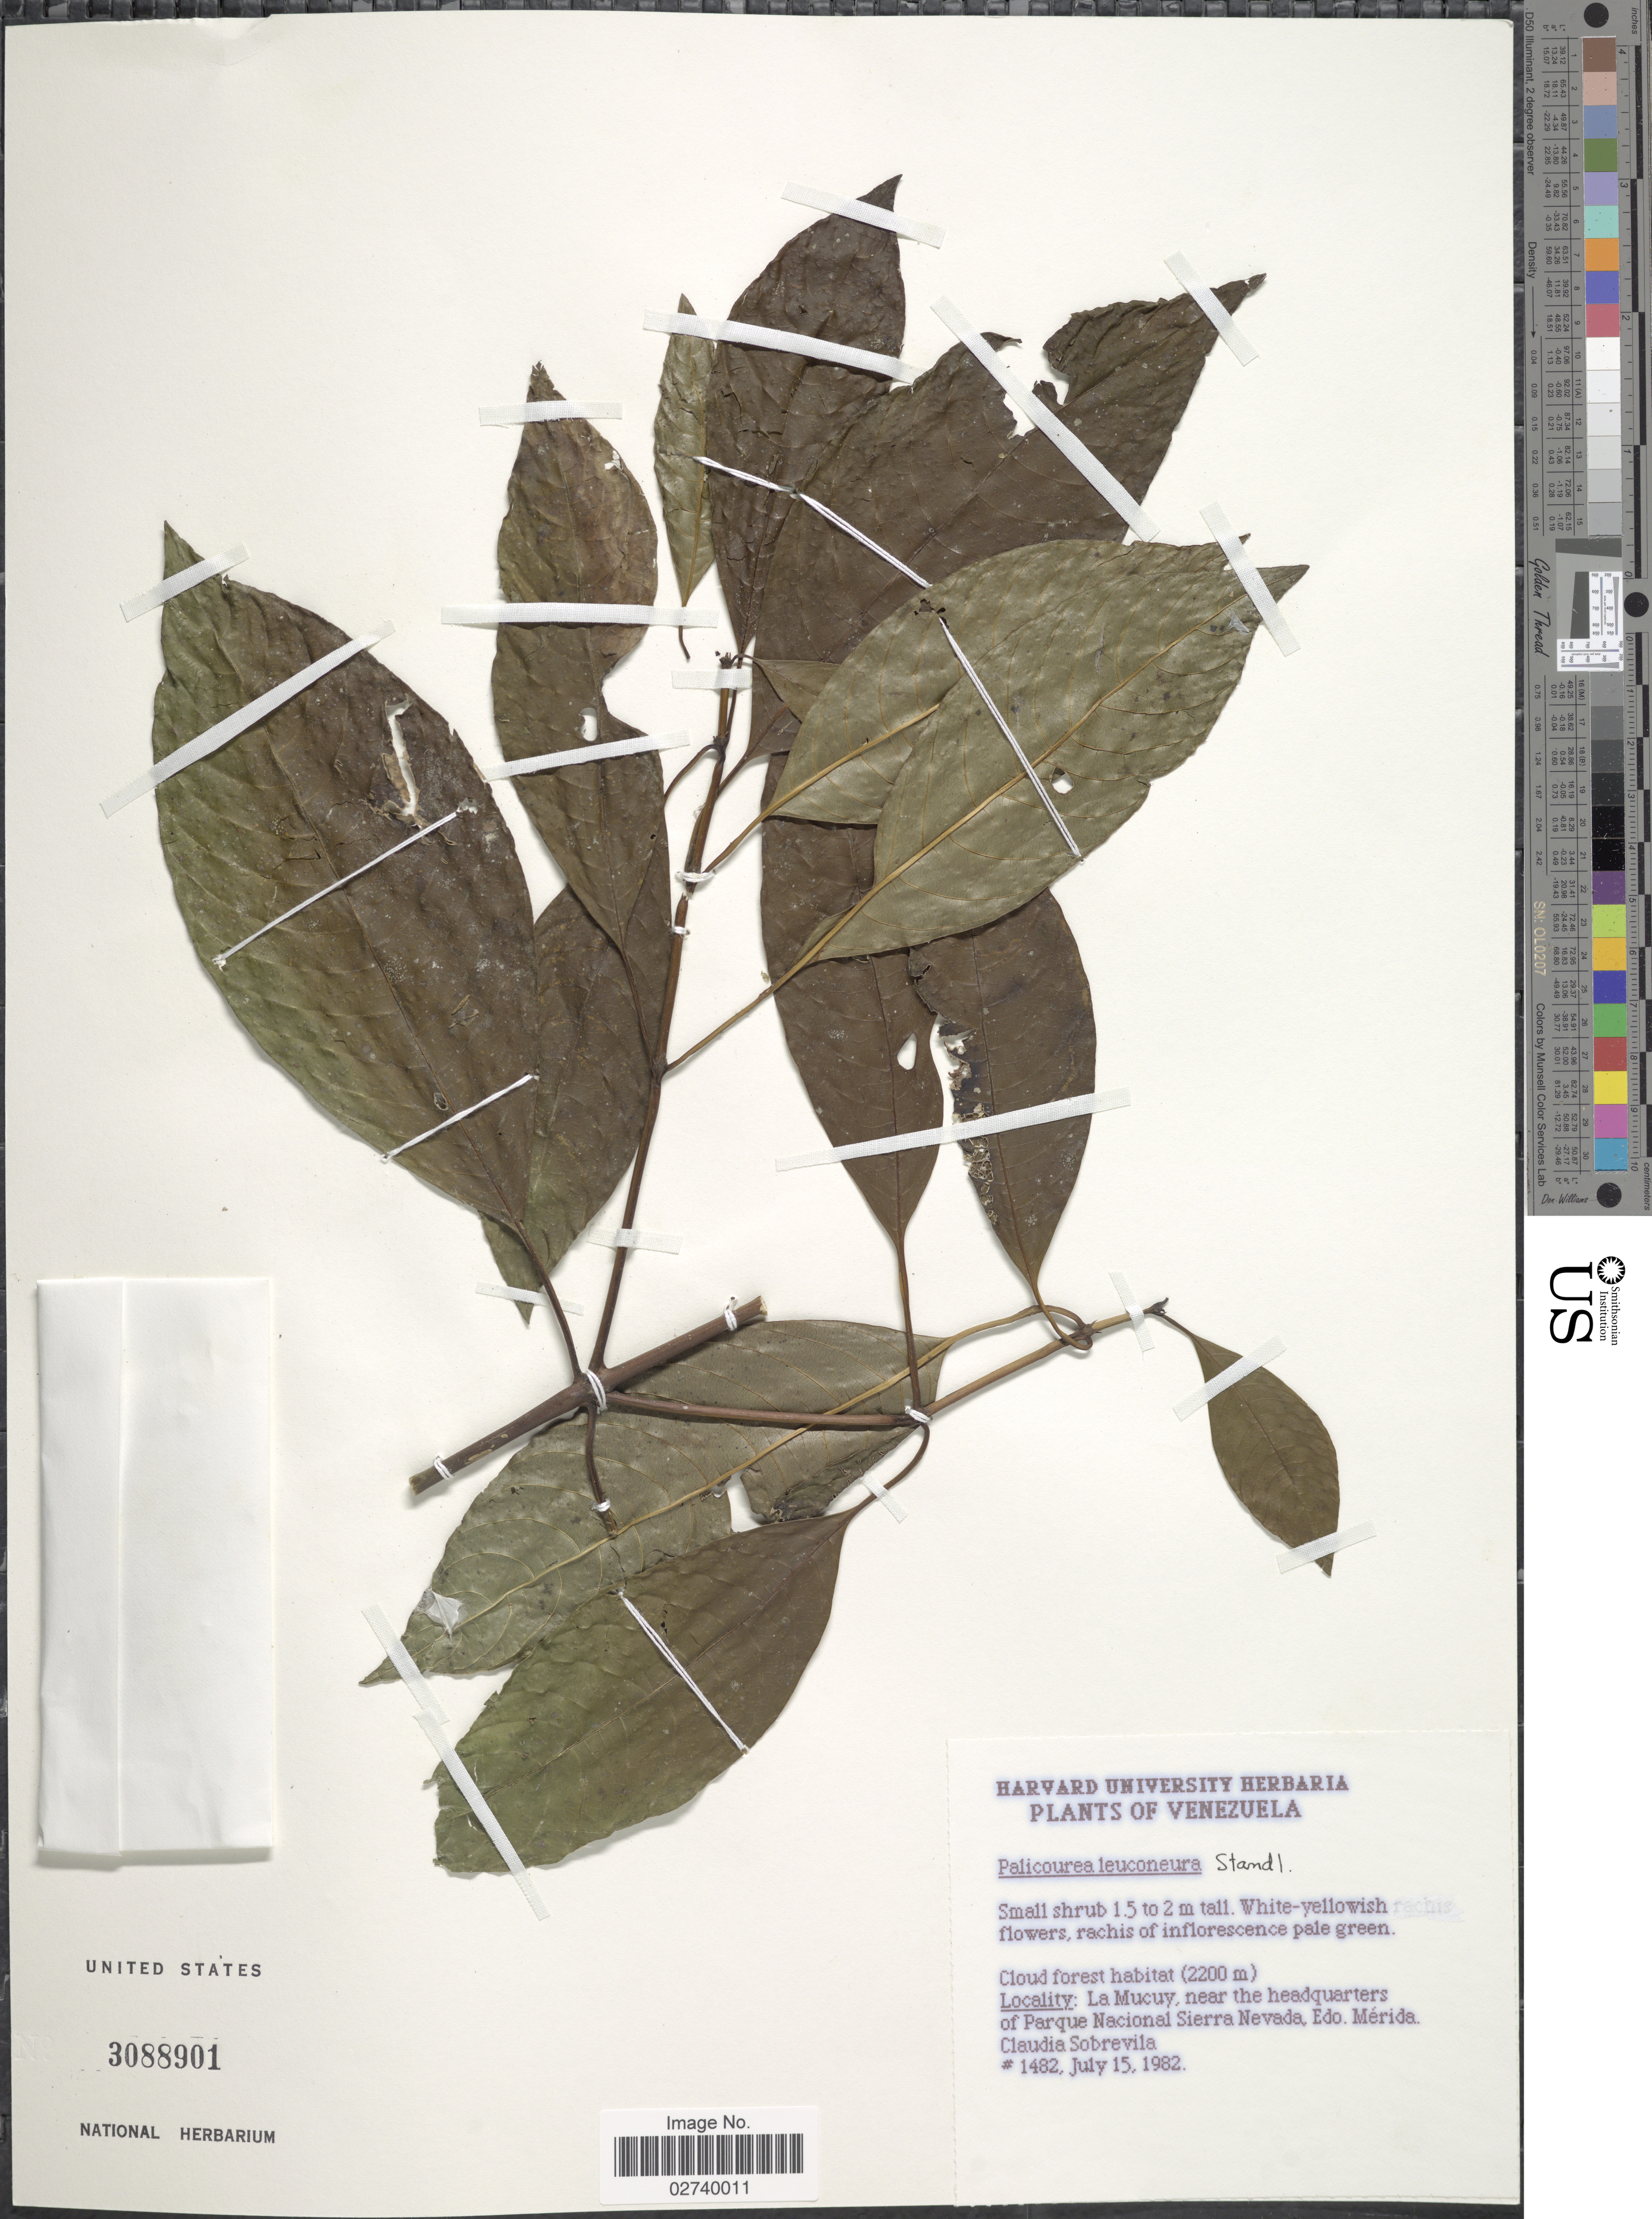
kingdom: Plantae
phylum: Tracheophyta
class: Magnoliopsida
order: Gentianales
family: Rubiaceae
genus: Palicourea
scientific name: Palicourea leuconeura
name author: Standl.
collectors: C. Sobrevila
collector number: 1482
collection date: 1982-07-15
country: Venezuela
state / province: Mérida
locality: La Mucuy, near the headquarters of Parque Nacional Sierra Nevada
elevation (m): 2200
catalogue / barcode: US 3088901